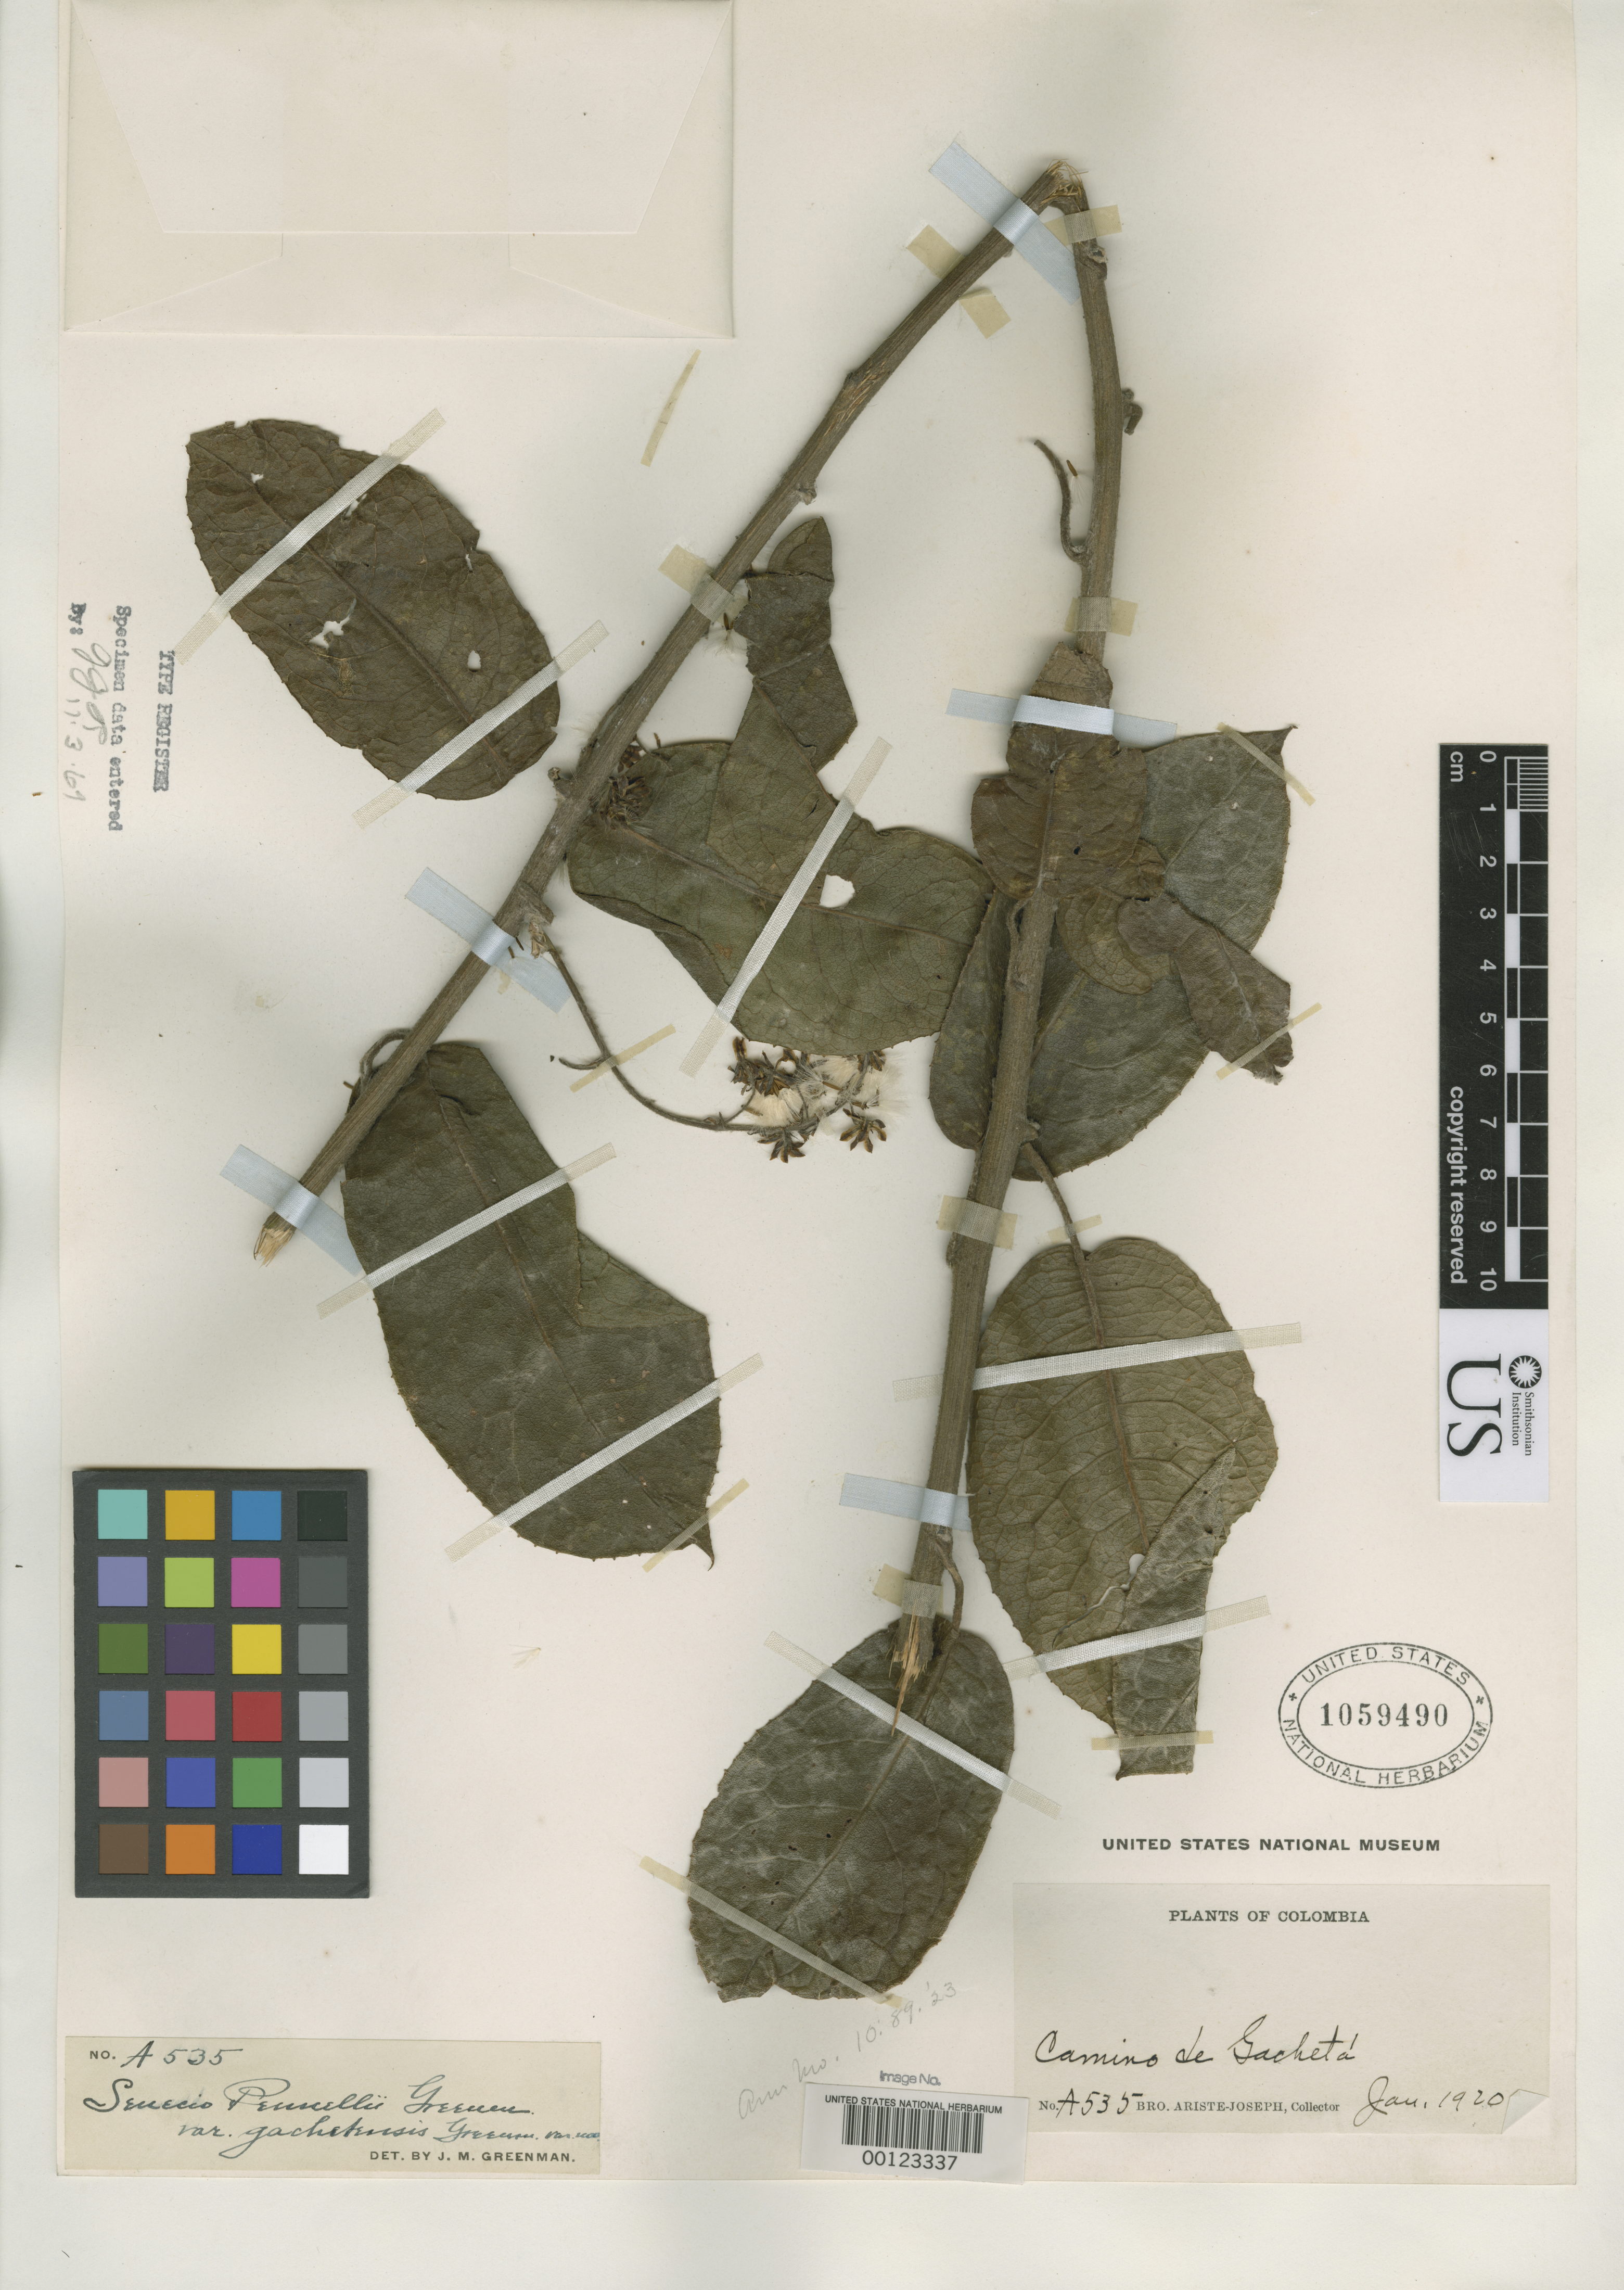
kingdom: Plantae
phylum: Tracheophyta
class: Magnoliopsida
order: Asterales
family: Asteraceae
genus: Senecio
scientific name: Senecio pennellii var. gachetensis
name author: Greenm.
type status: Holotype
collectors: Bro. Ariste-Joseph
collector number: A 535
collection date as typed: Jan 1920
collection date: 1920-01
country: Colombia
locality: Camino de Gacheta.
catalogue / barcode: US 1059490